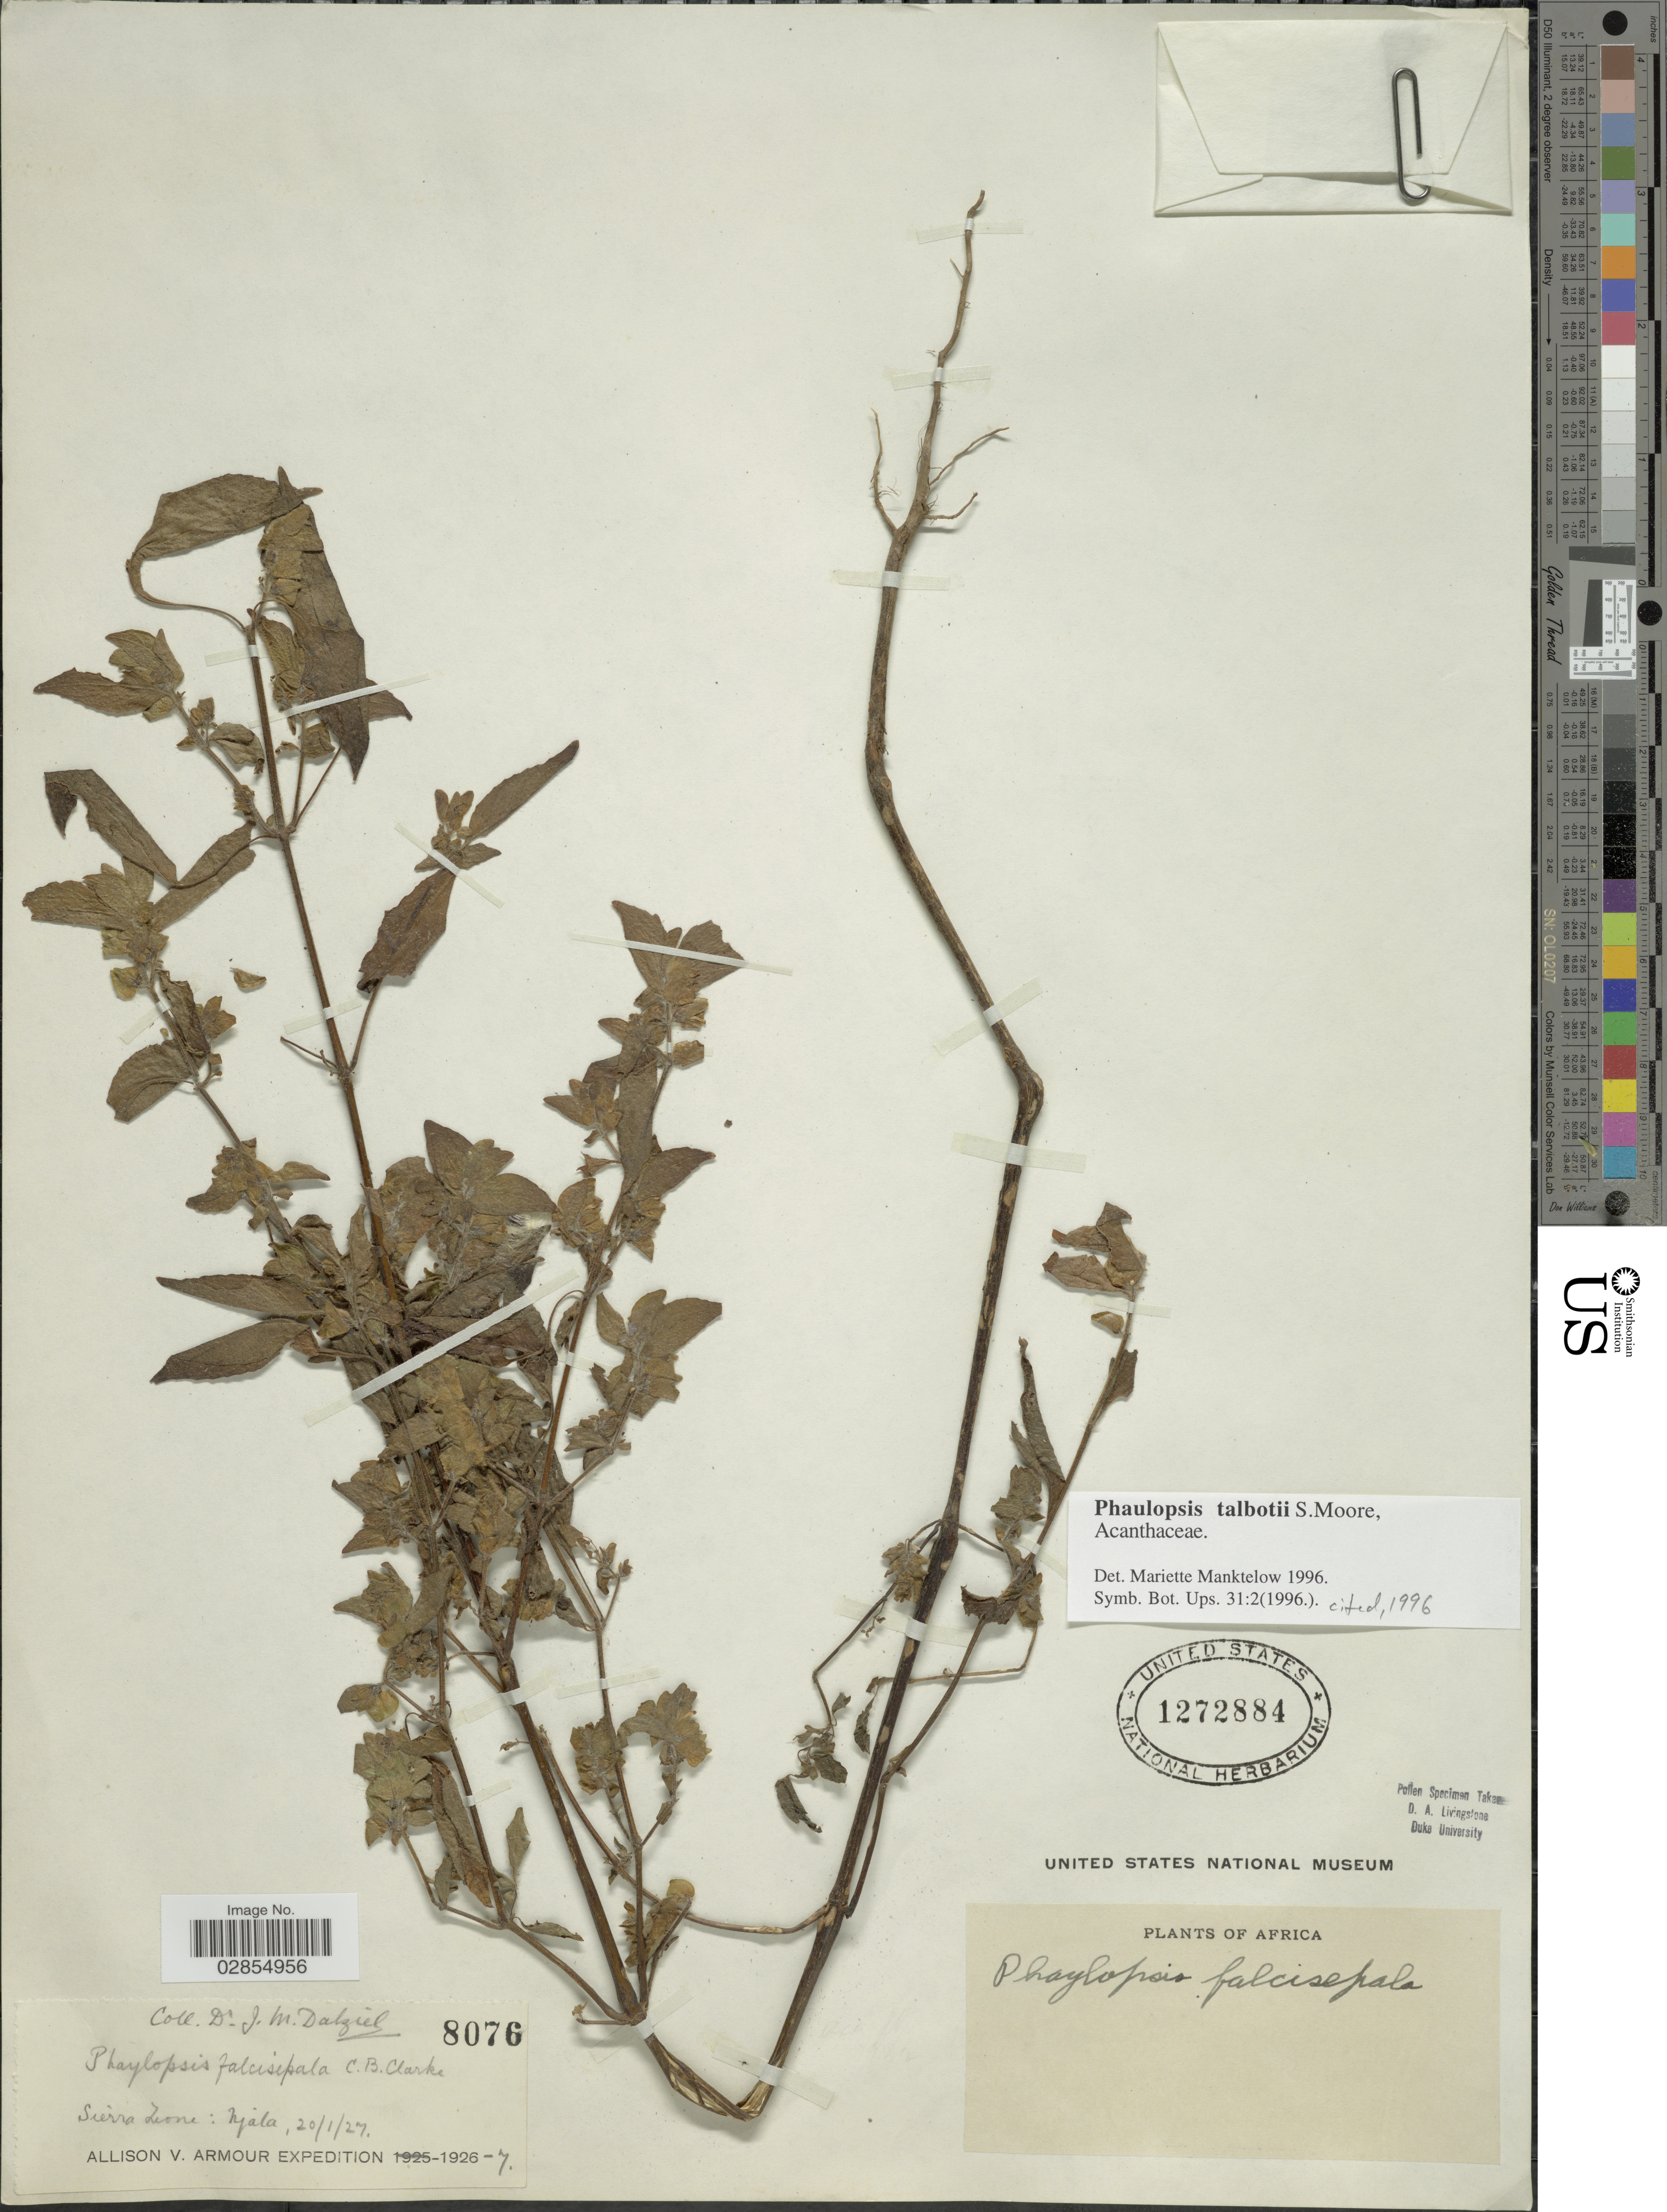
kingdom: Plantae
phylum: Tracheophyta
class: Magnoliopsida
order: Lamiales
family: Acanthaceae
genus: Phaulopsis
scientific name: Phaulopsis talbotii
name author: S. Moore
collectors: J. Dalziel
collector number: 8076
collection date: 1926-01-20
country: Sierra Leone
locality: Njala.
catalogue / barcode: US 1272884